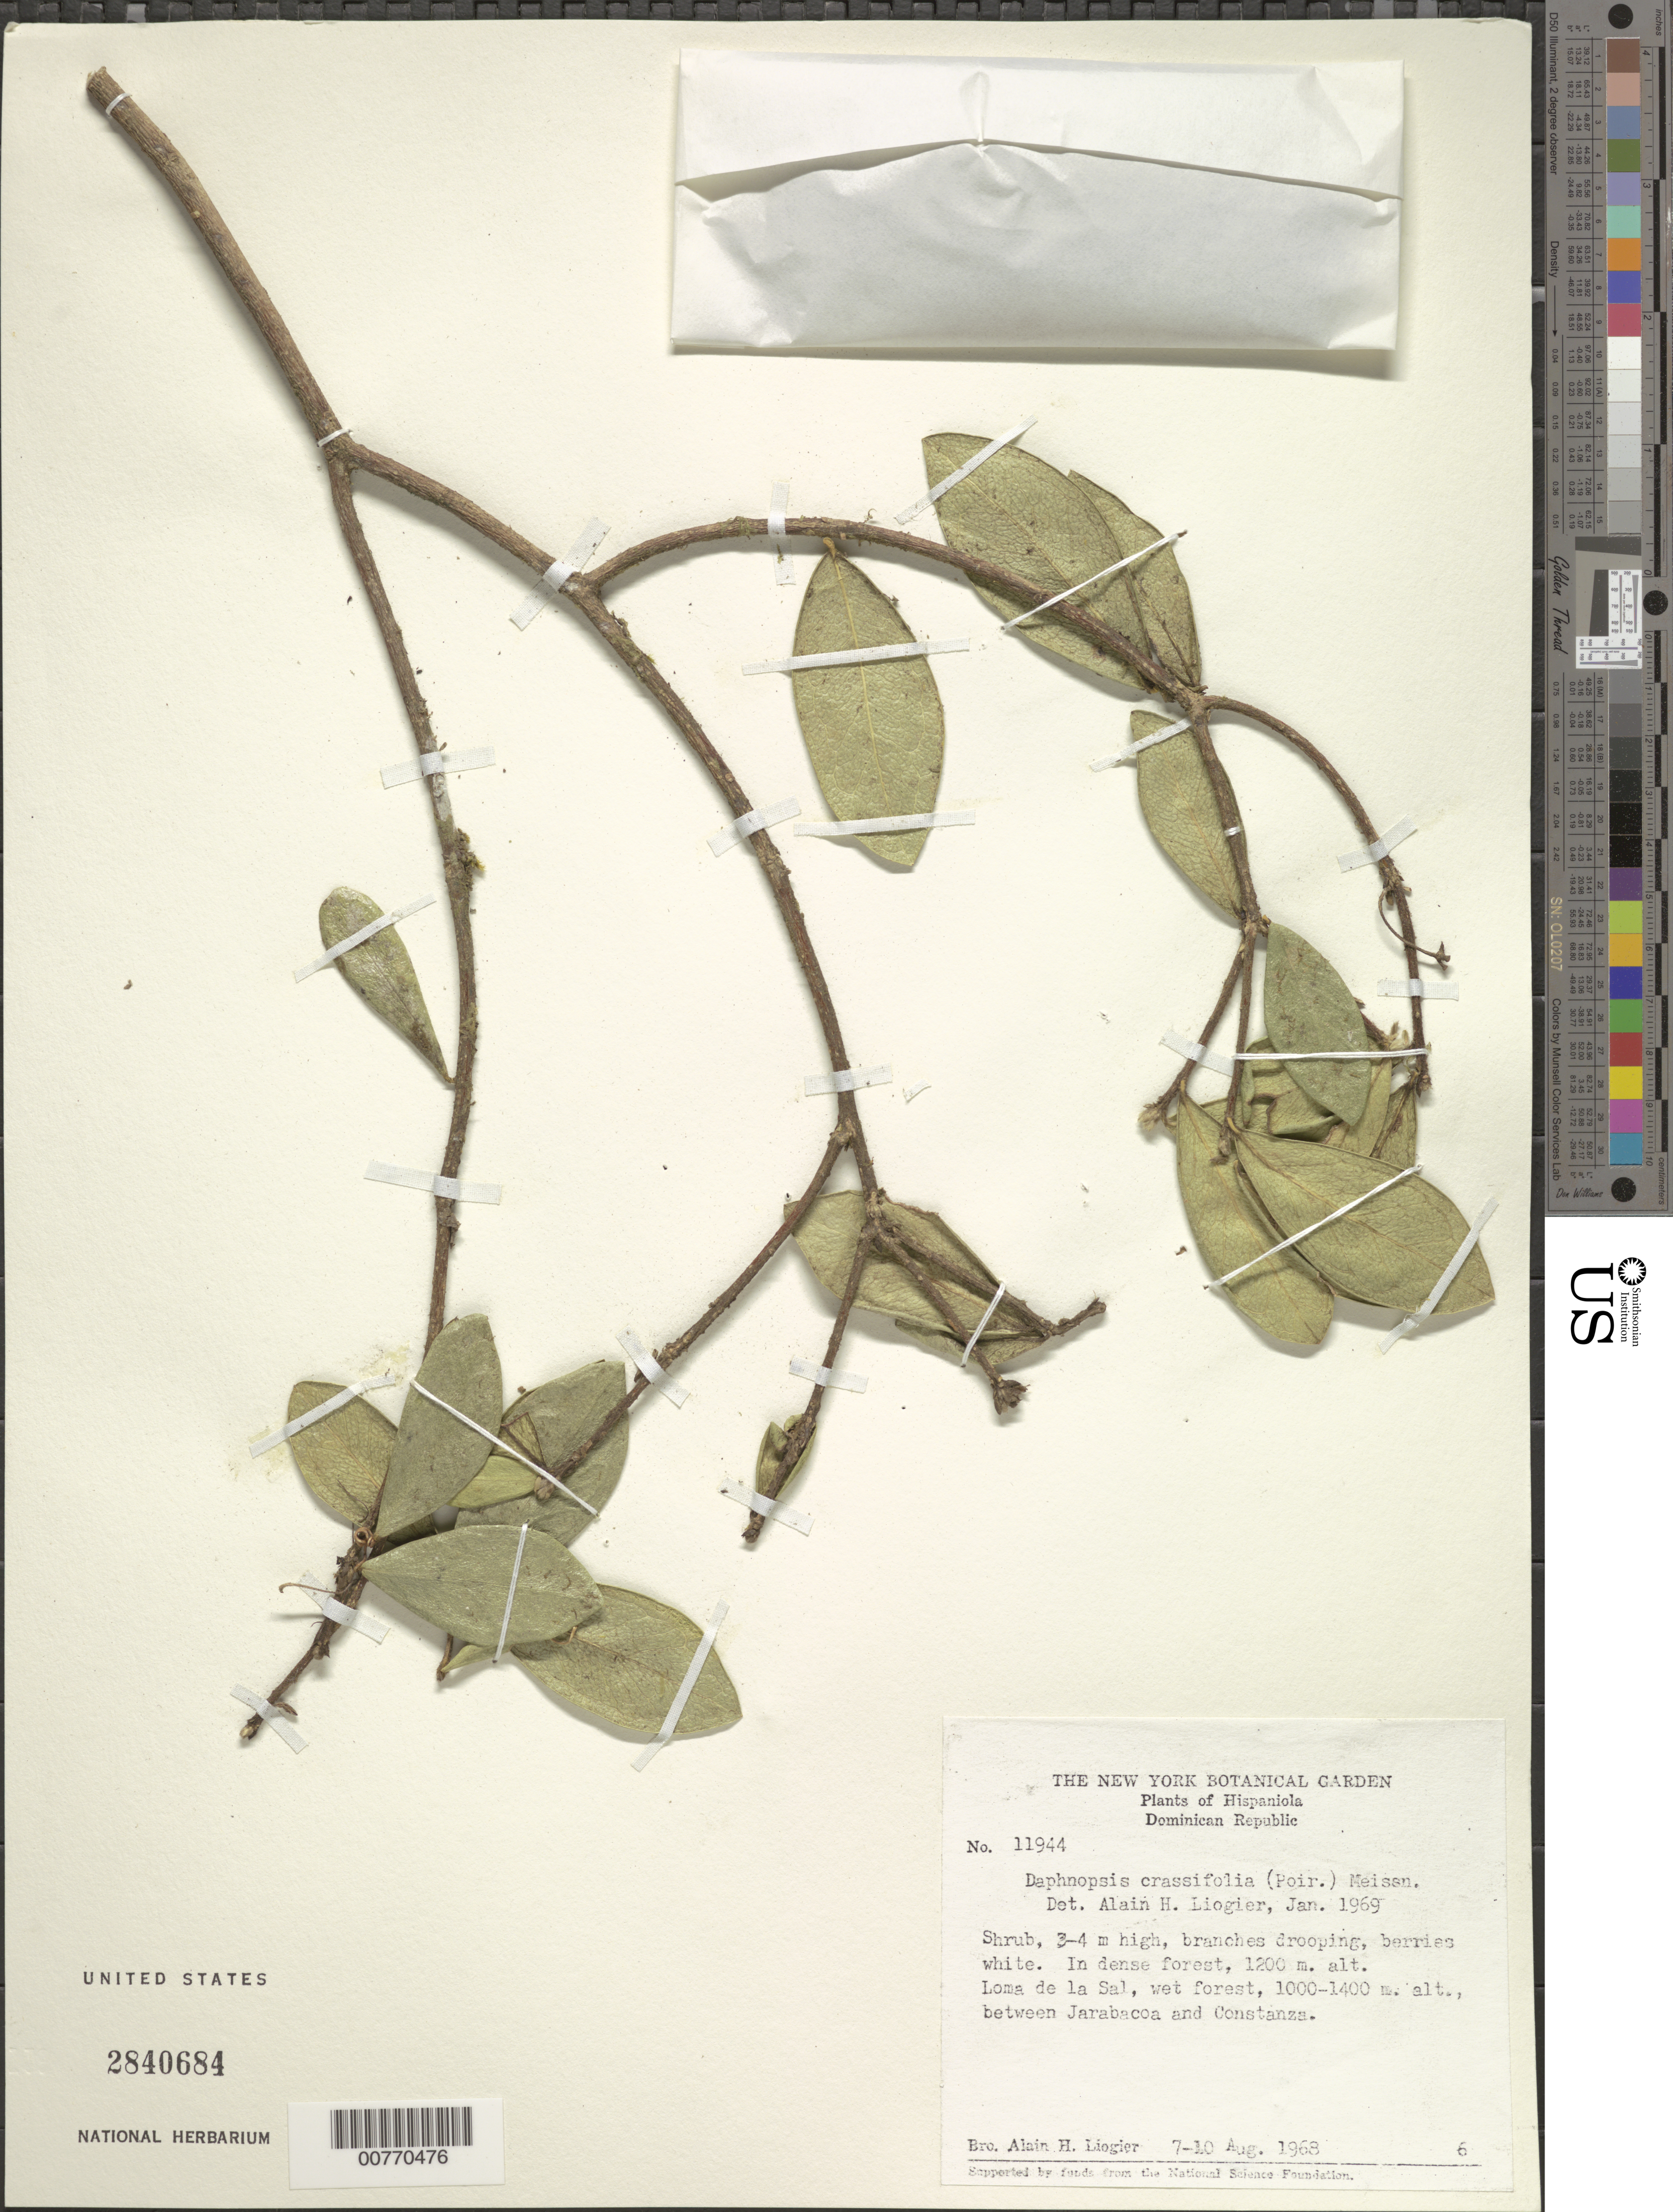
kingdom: Plantae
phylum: Tracheophyta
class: Magnoliopsida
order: Malvales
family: Thymelaeaceae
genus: Daphnopsis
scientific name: Daphnopsis crassifolia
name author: (Poir.) Meisn.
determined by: Liogier, Alain H.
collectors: A. H. Liogier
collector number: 11944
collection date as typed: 07 Aug 1968 to 10 Aug 1968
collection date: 1968-08-07/1968-08-10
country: Dominican Republic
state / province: La Vega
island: Hispaniola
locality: Between Jarabacoa and Constanza, Loma de la Sal.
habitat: Dense wet forest.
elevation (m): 1200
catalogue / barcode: US 2840684